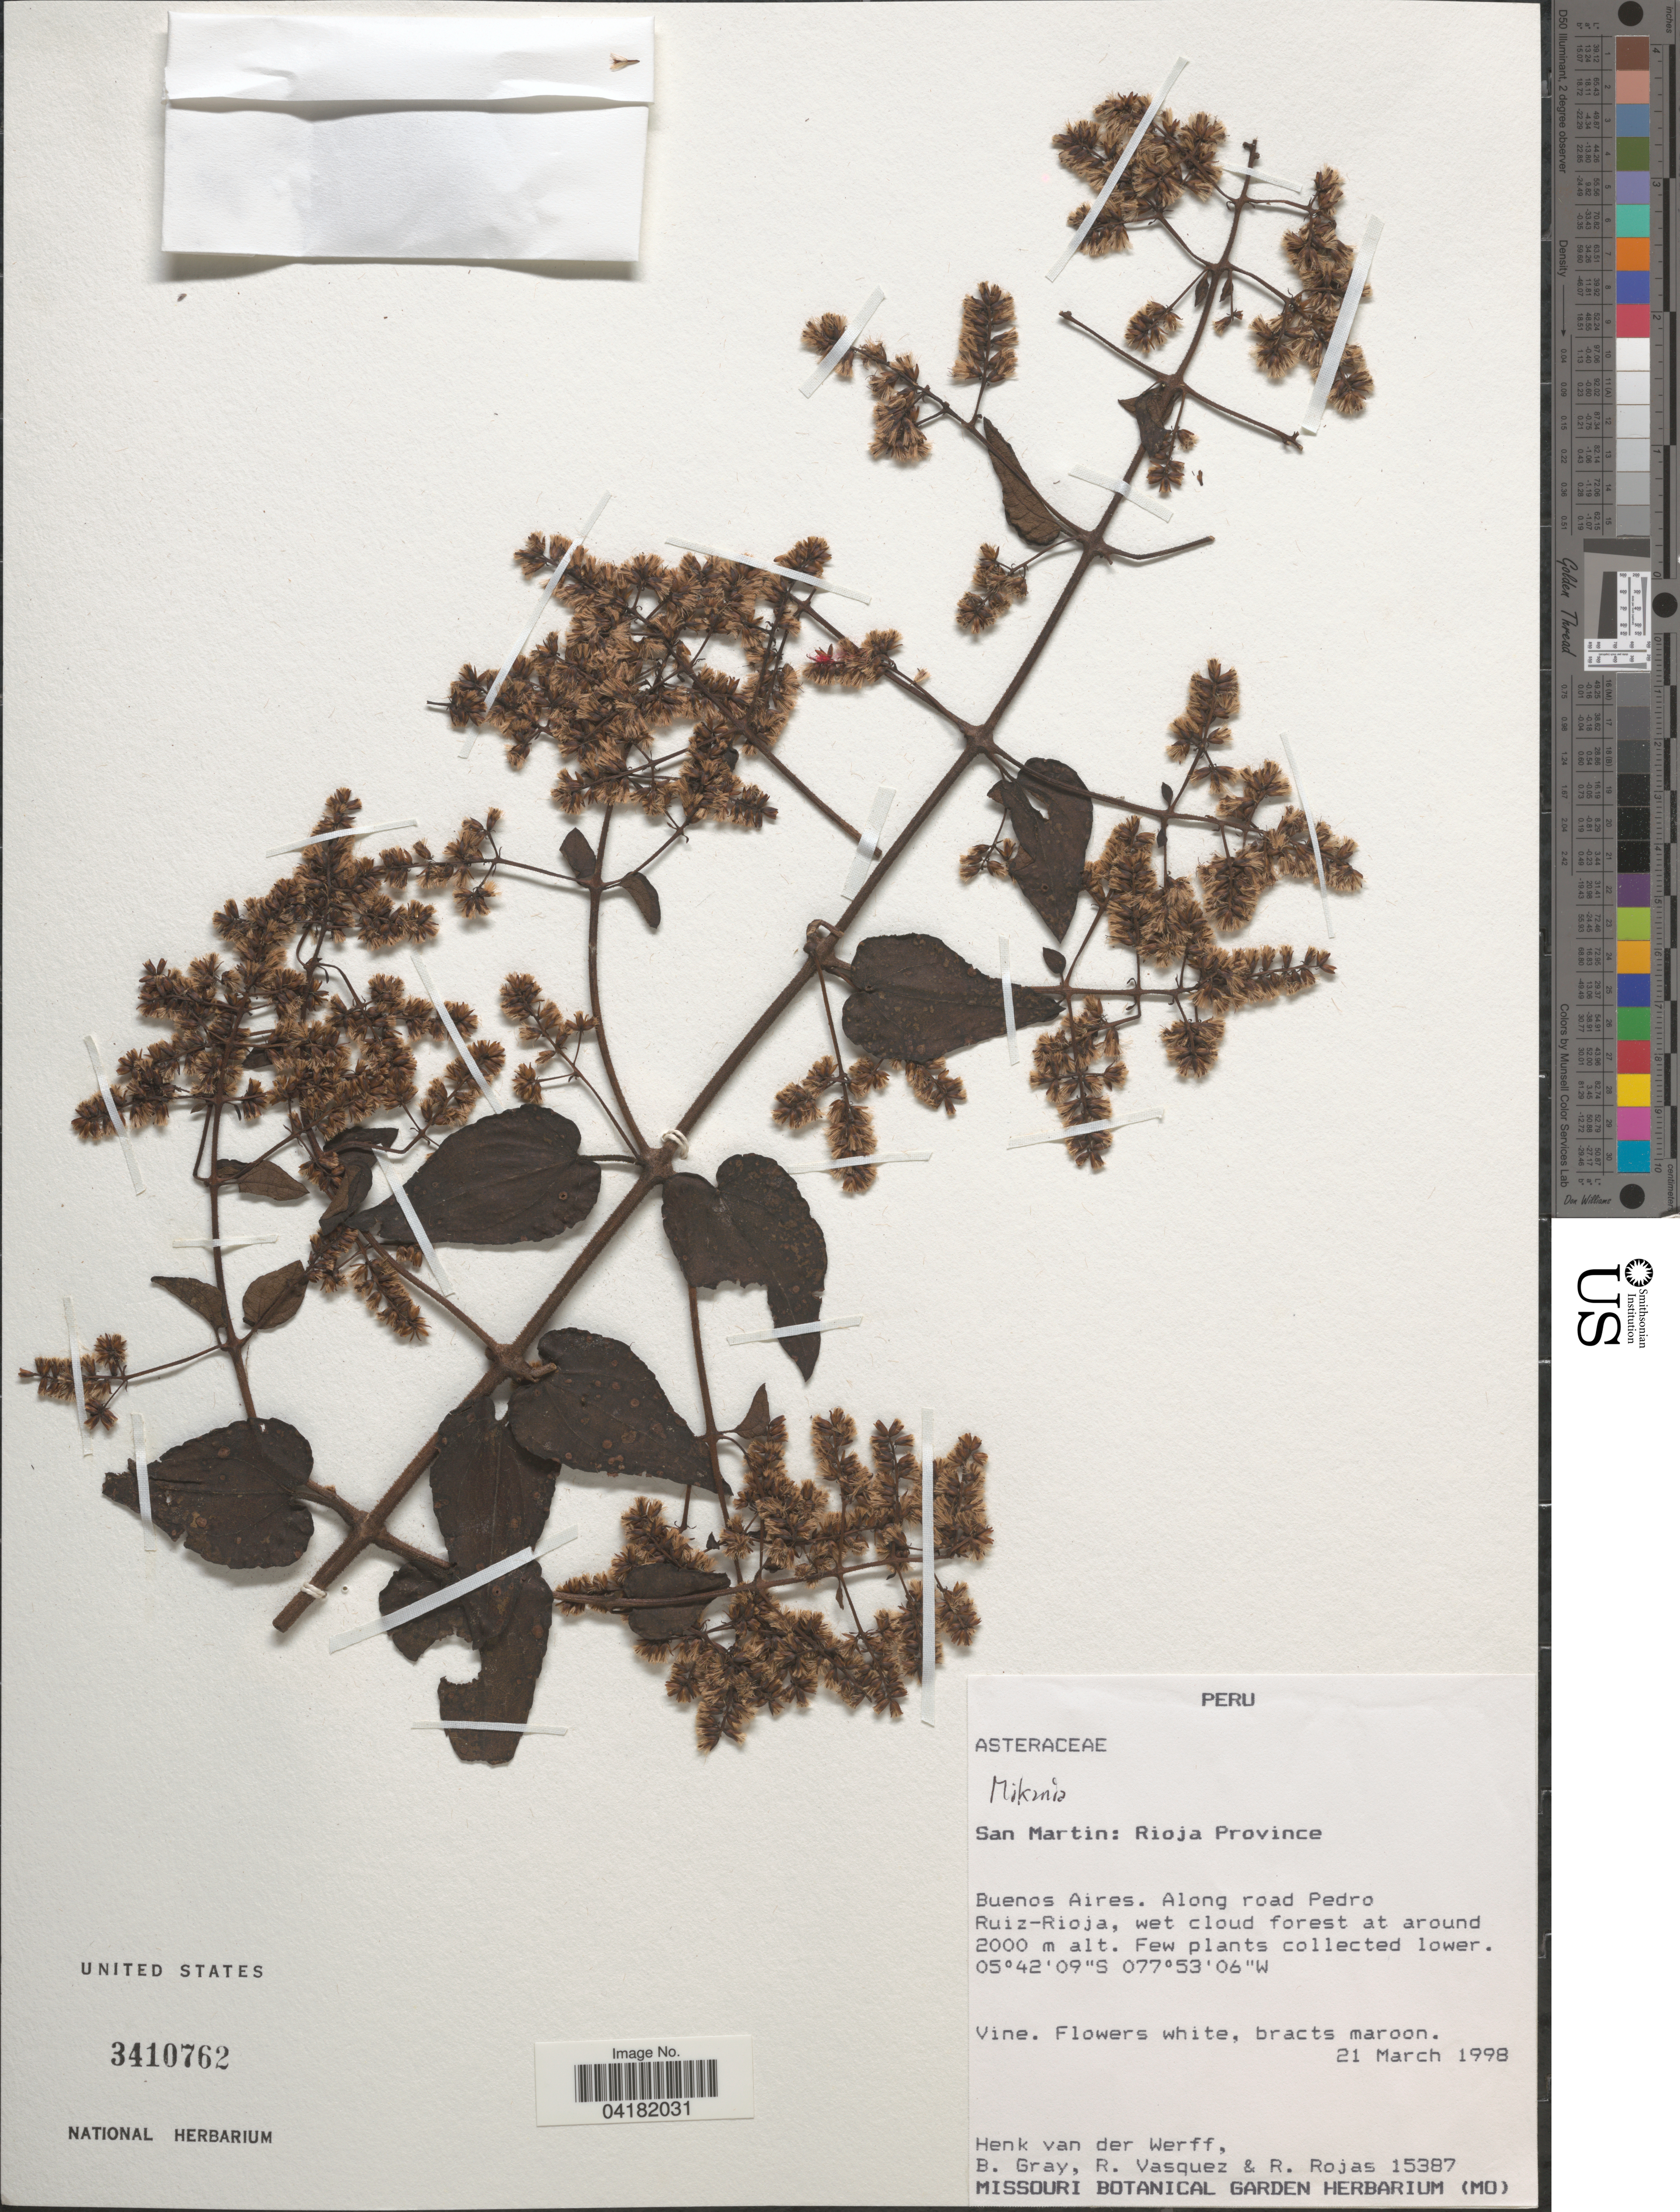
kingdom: Plantae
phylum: Tracheophyta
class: Magnoliopsida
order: Asterales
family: Asteraceae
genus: Mikania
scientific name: Mikania sp.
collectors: H. van der Werff, B. Gray, R. Vasquez & R. Rojas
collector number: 15387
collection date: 1998-03-21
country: Peru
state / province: San Martin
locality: Rioja Province. Buenos Aires. Along road Pedro Ruiz-Rioja.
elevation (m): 2000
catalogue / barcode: US 3410762